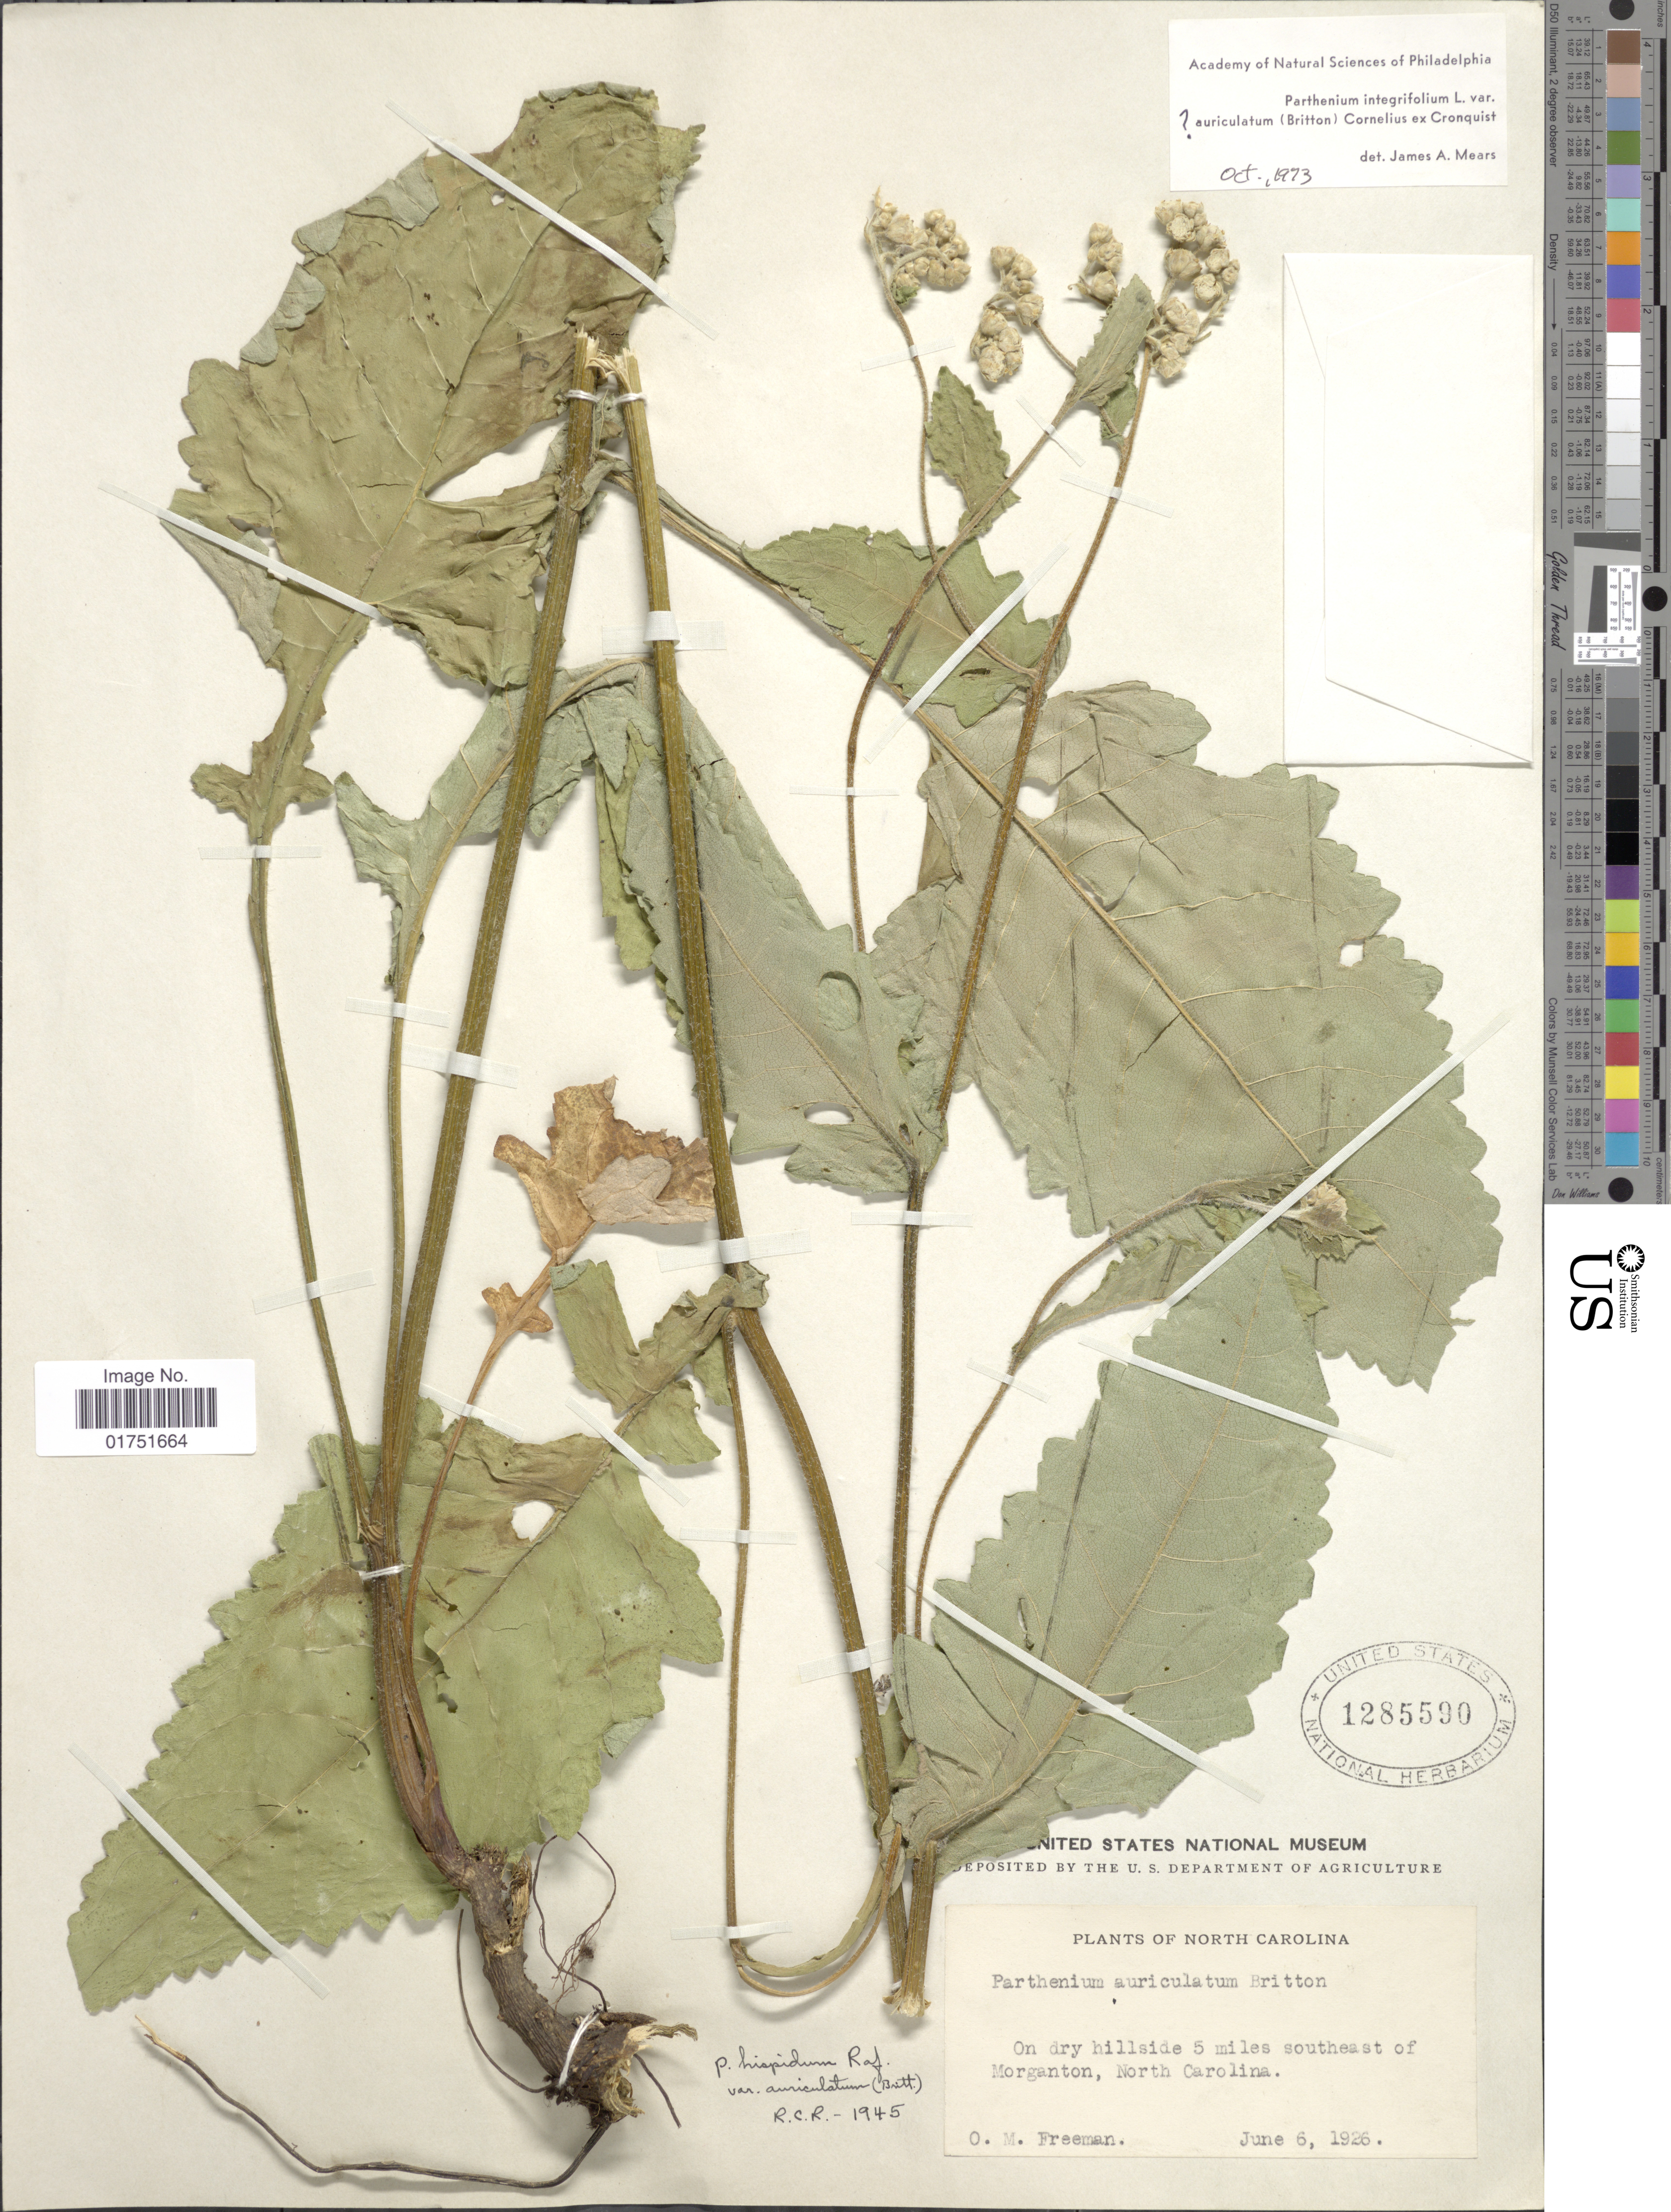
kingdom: Plantae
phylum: Tracheophyta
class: Magnoliopsida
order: Asterales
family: Asteraceae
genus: Parthenium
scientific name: Parthenium auriculatum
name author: Britton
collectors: O. Freeman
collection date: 1926-06-06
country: United States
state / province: North Carolina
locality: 5 miles southeast of Morganton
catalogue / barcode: US 1285590